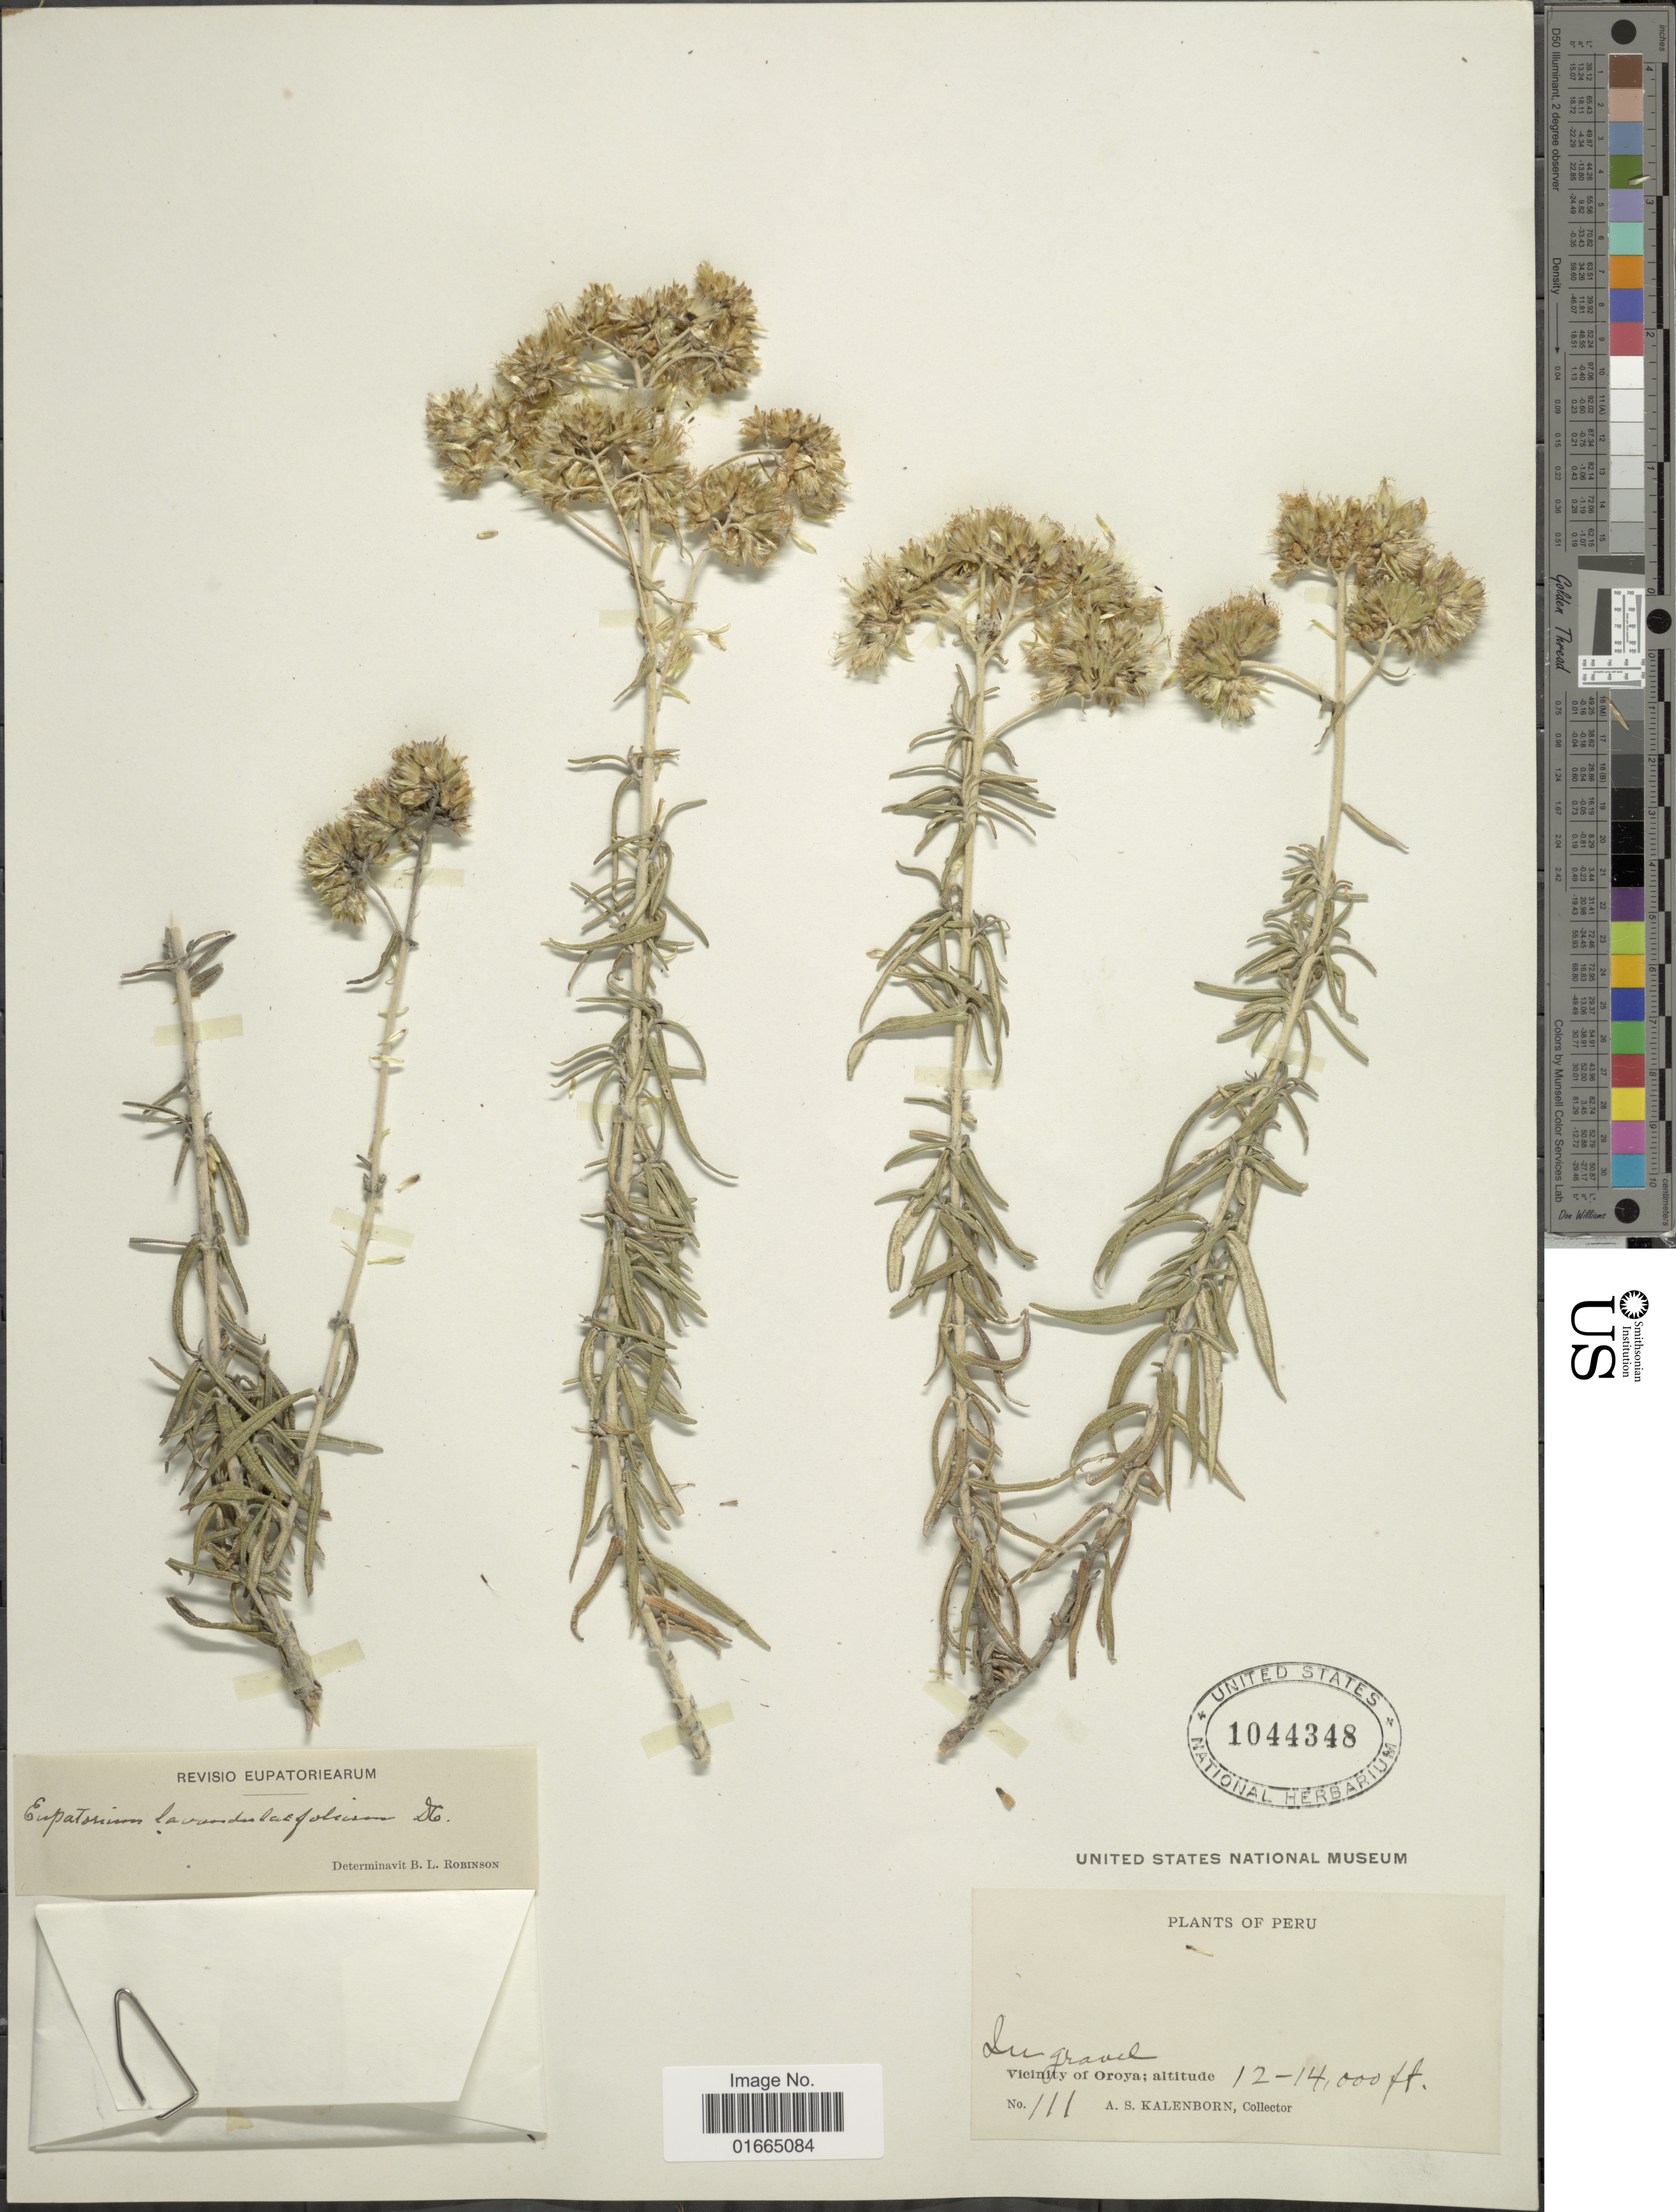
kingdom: Plantae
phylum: Tracheophyta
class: Magnoliopsida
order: Asterales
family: Asteraceae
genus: Cronquistianthus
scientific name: Cronquistianthus lavandulaefolius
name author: (DC.) R.M. King & H. Rob.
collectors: A. Kalenborn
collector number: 111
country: Peru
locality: Vicinity of Oroya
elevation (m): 3658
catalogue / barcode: US 1044348